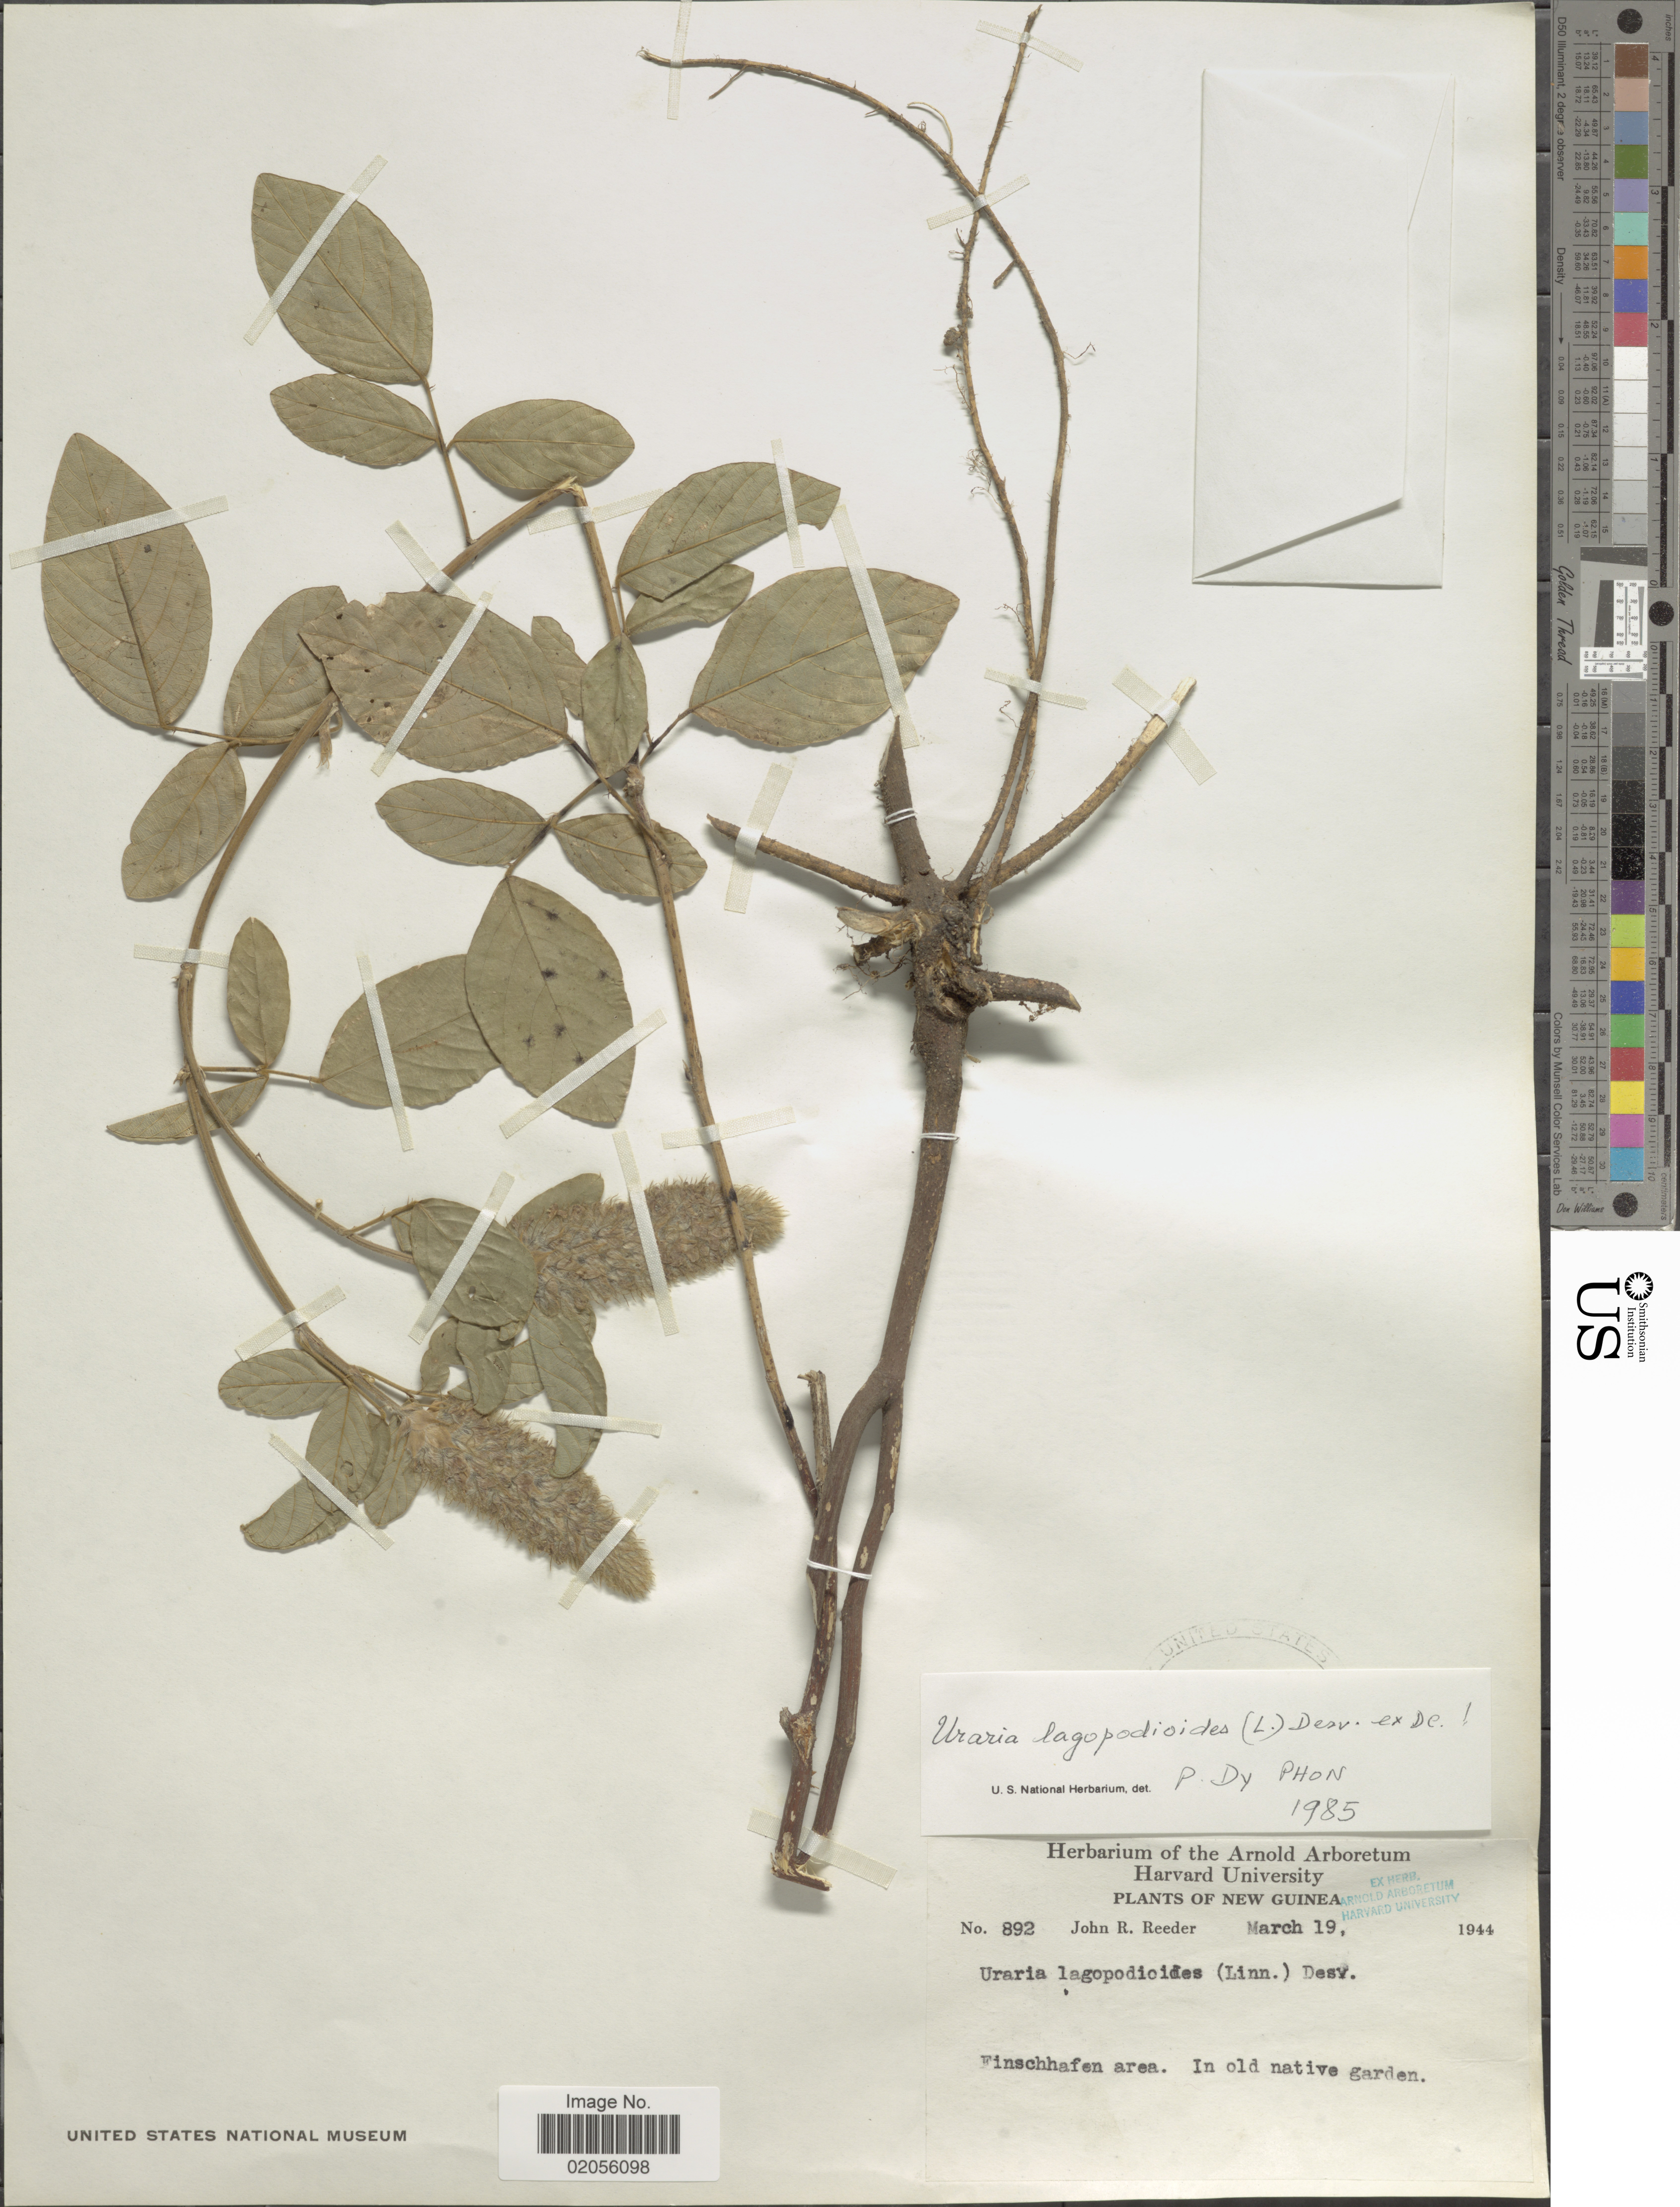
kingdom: Plantae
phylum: Tracheophyta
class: Magnoliopsida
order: Fabales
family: Fabaceae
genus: Uraria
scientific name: Uraria lagopodioides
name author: (L.) Desv. ex DC.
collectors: J. R. Reeder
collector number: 892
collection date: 1944-03-19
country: Papua New Guinea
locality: New Guinea. In old native garden